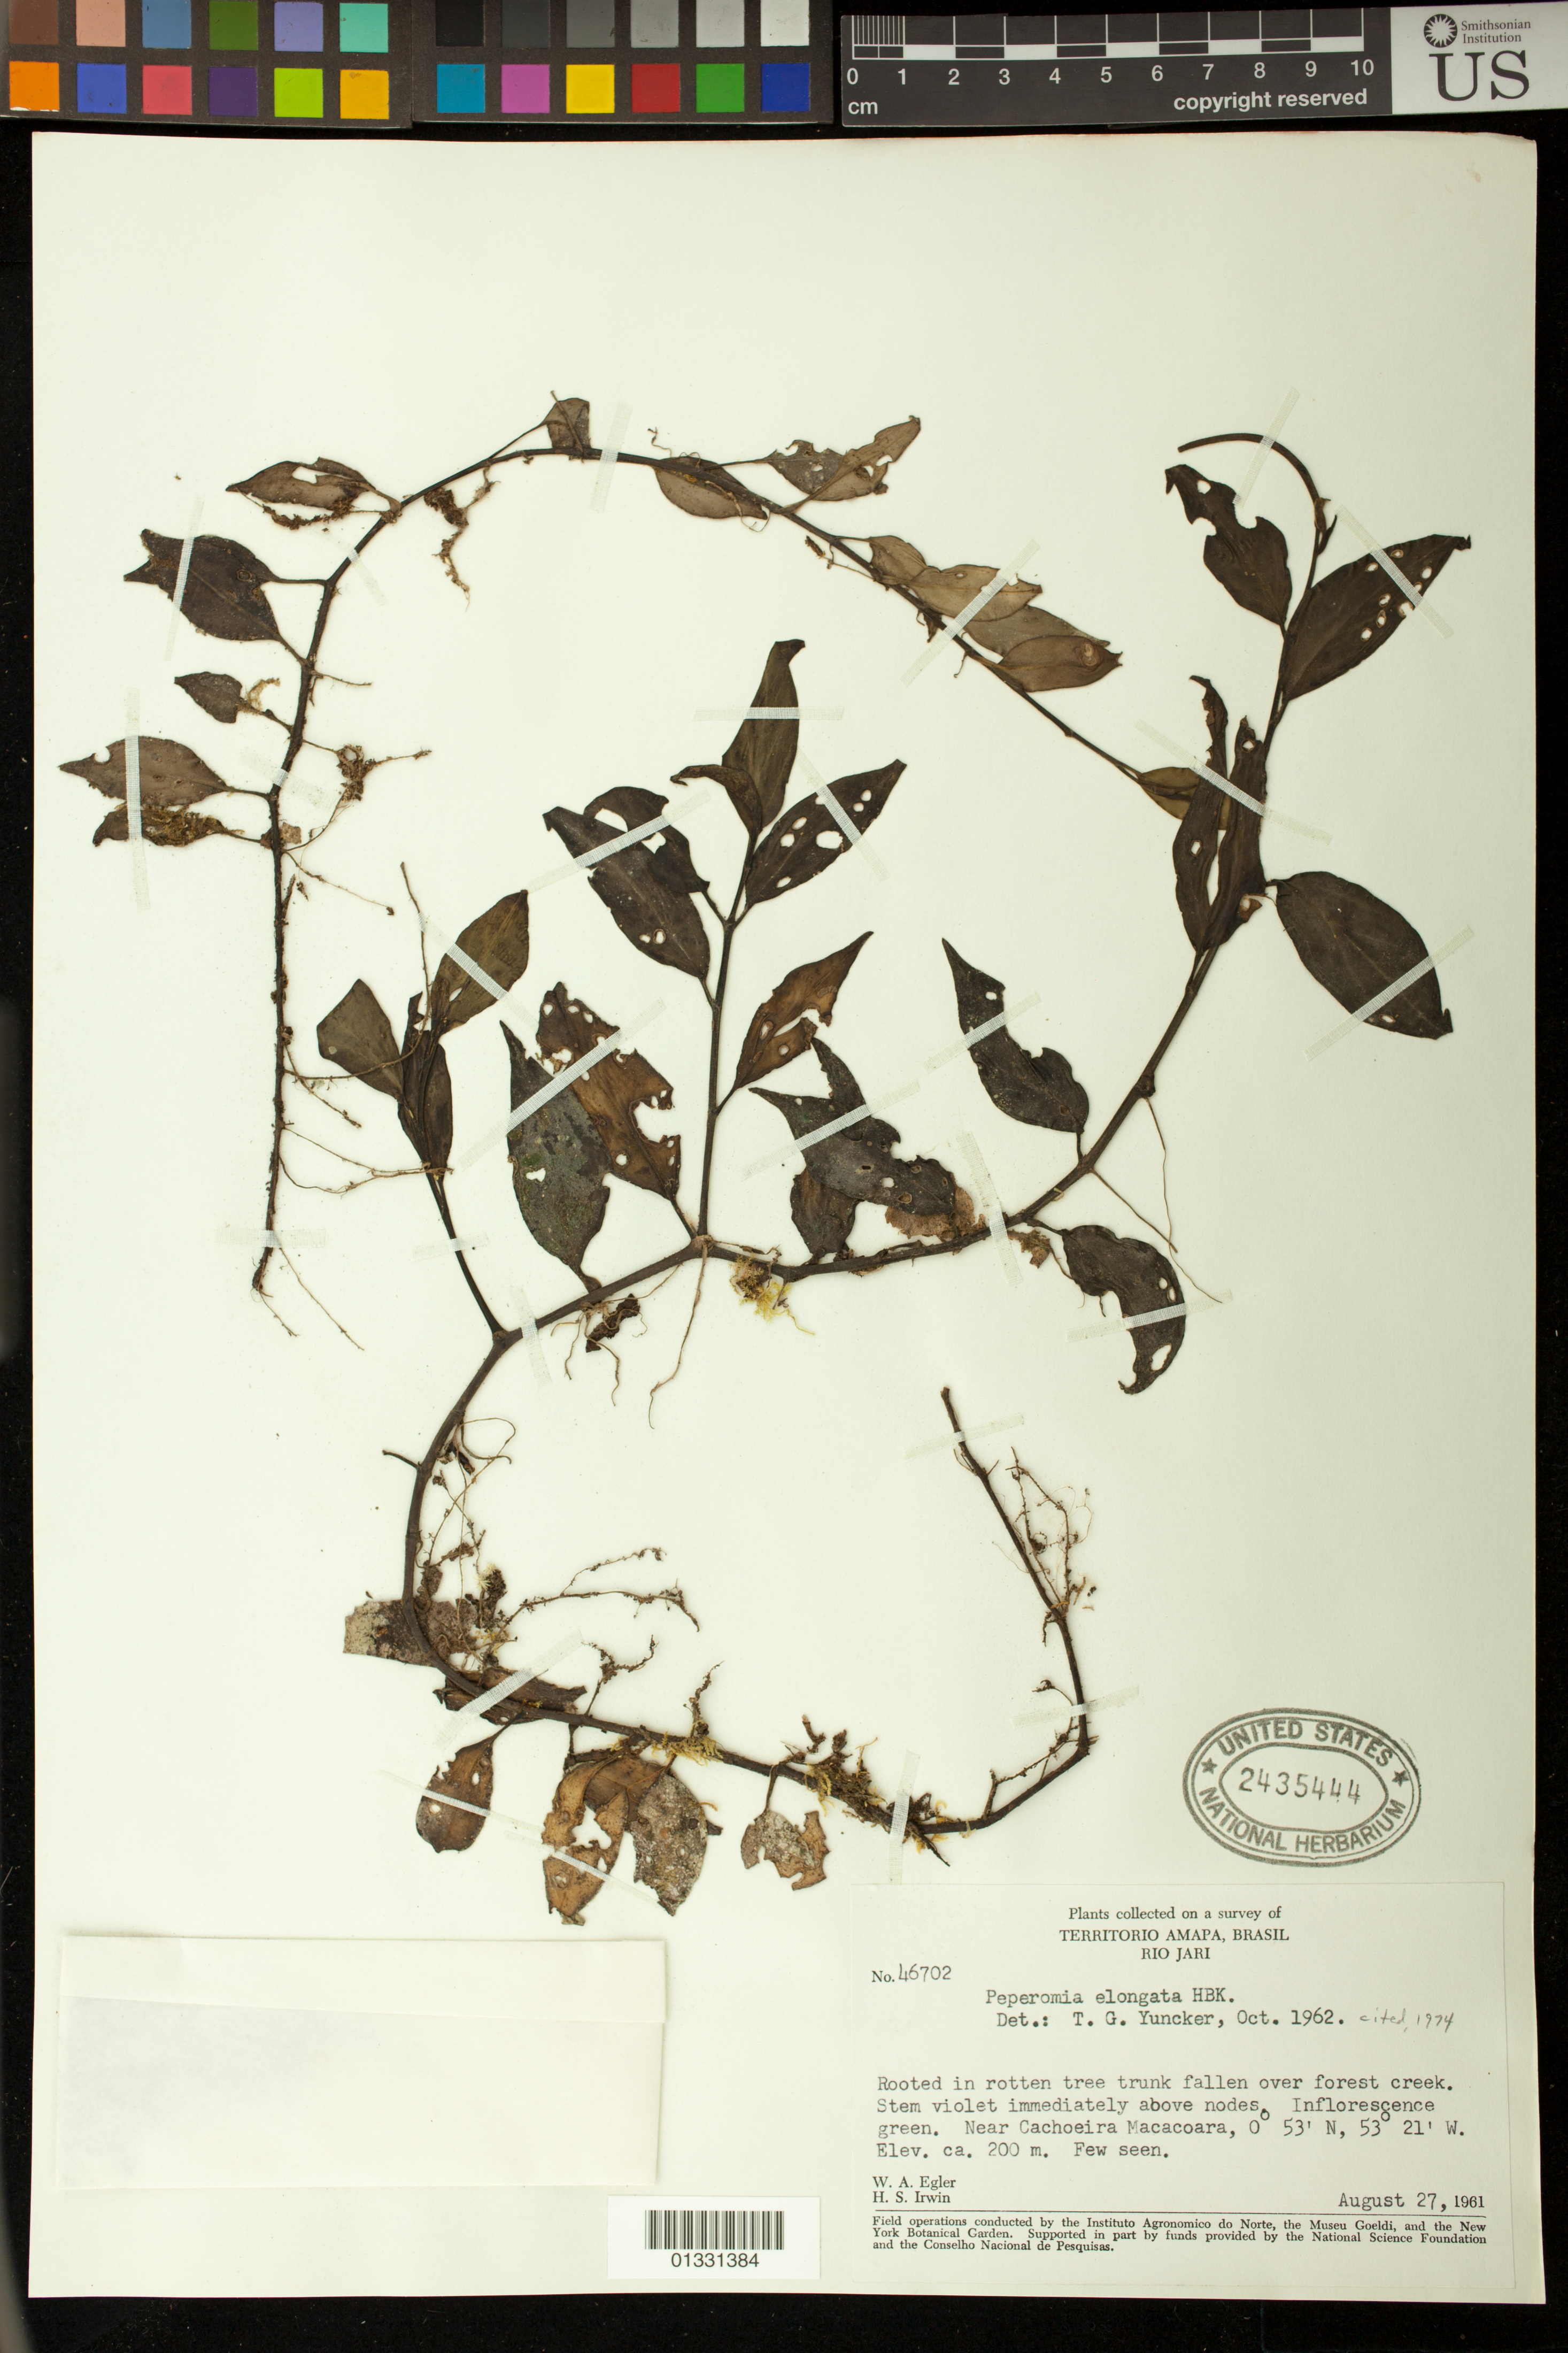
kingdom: Plantae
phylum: Tracheophyta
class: Magnoliopsida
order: Piperales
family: Piperaceae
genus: Peperomia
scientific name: Peperomia elongata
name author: Kunth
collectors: W. A. Egler & H. Irwin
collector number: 46702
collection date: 1961-08-27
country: Brazil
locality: Rio Jari. Near Cachoeria Macacoara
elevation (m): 200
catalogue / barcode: US 2435444